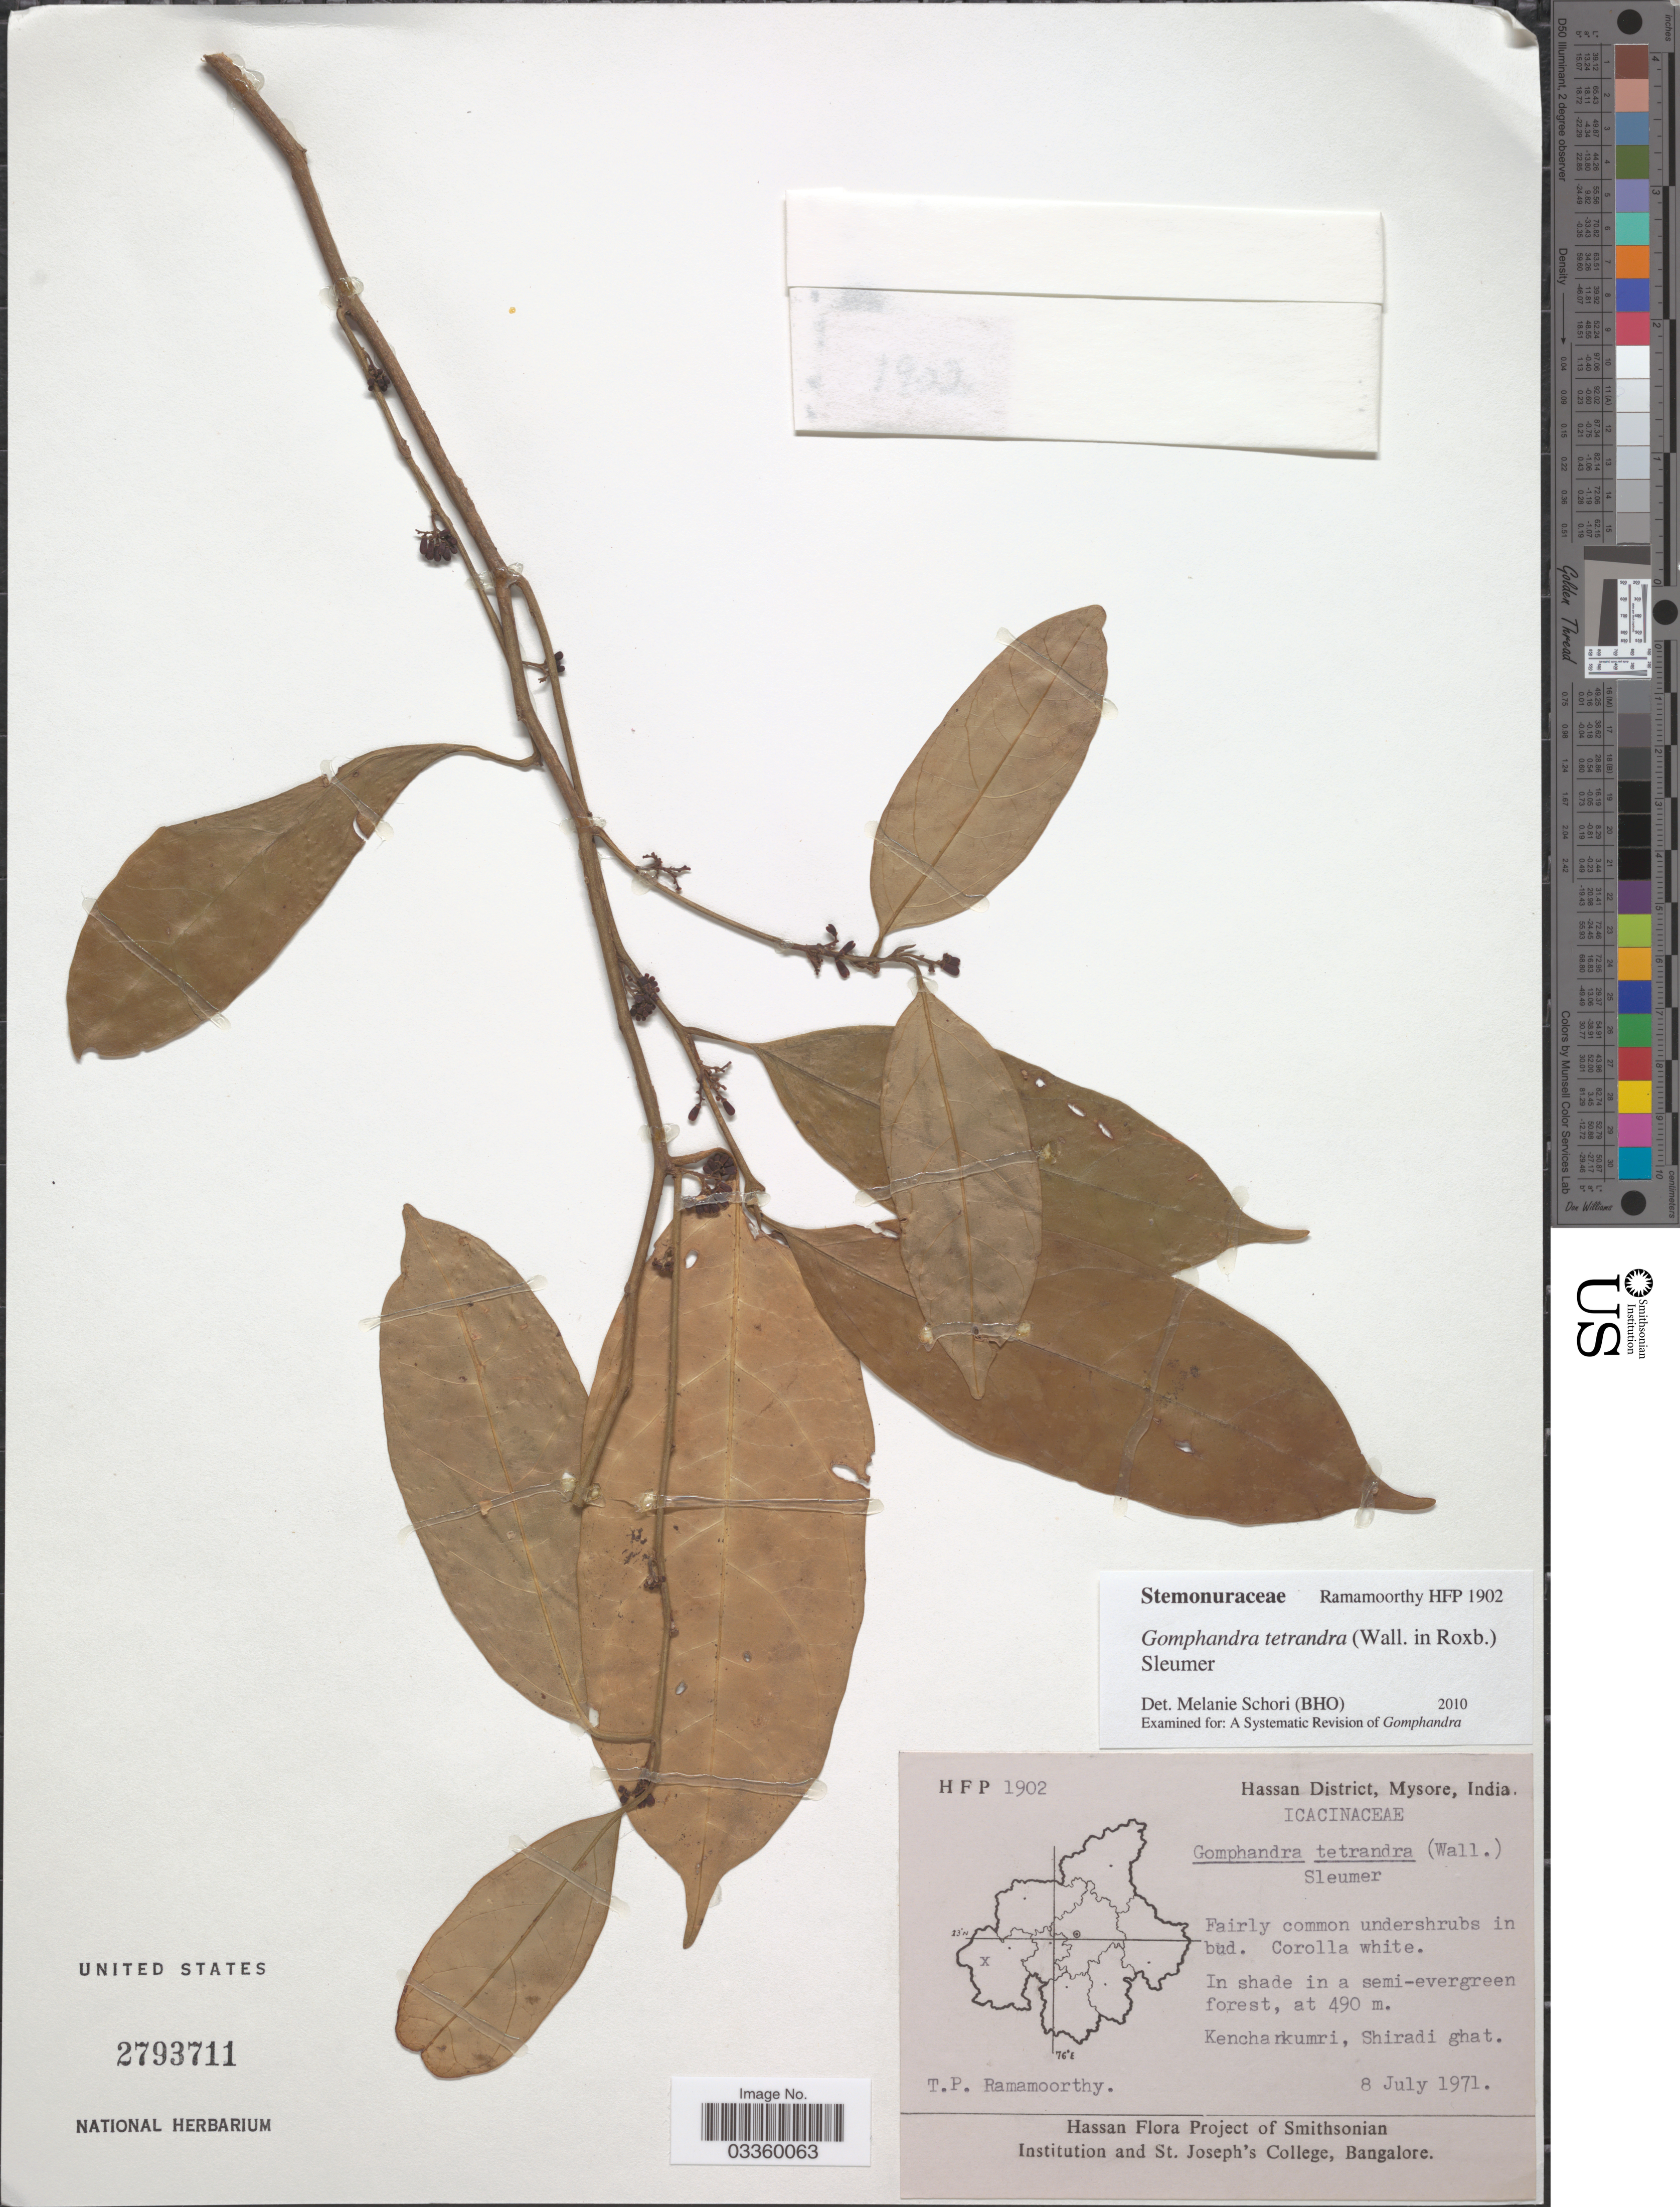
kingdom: Plantae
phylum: Tracheophyta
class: Magnoliopsida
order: Cardiopteridales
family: Stemonuraceae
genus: Gomphandra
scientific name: Gomphandra tetrandra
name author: (Wall.) Sleumer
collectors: T. P. Ramamoorthy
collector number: HFP 1902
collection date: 1971-07-08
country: India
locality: Hassan District, Mysore. Kencharkumri, Shiradi ghat.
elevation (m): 490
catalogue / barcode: US 2793711